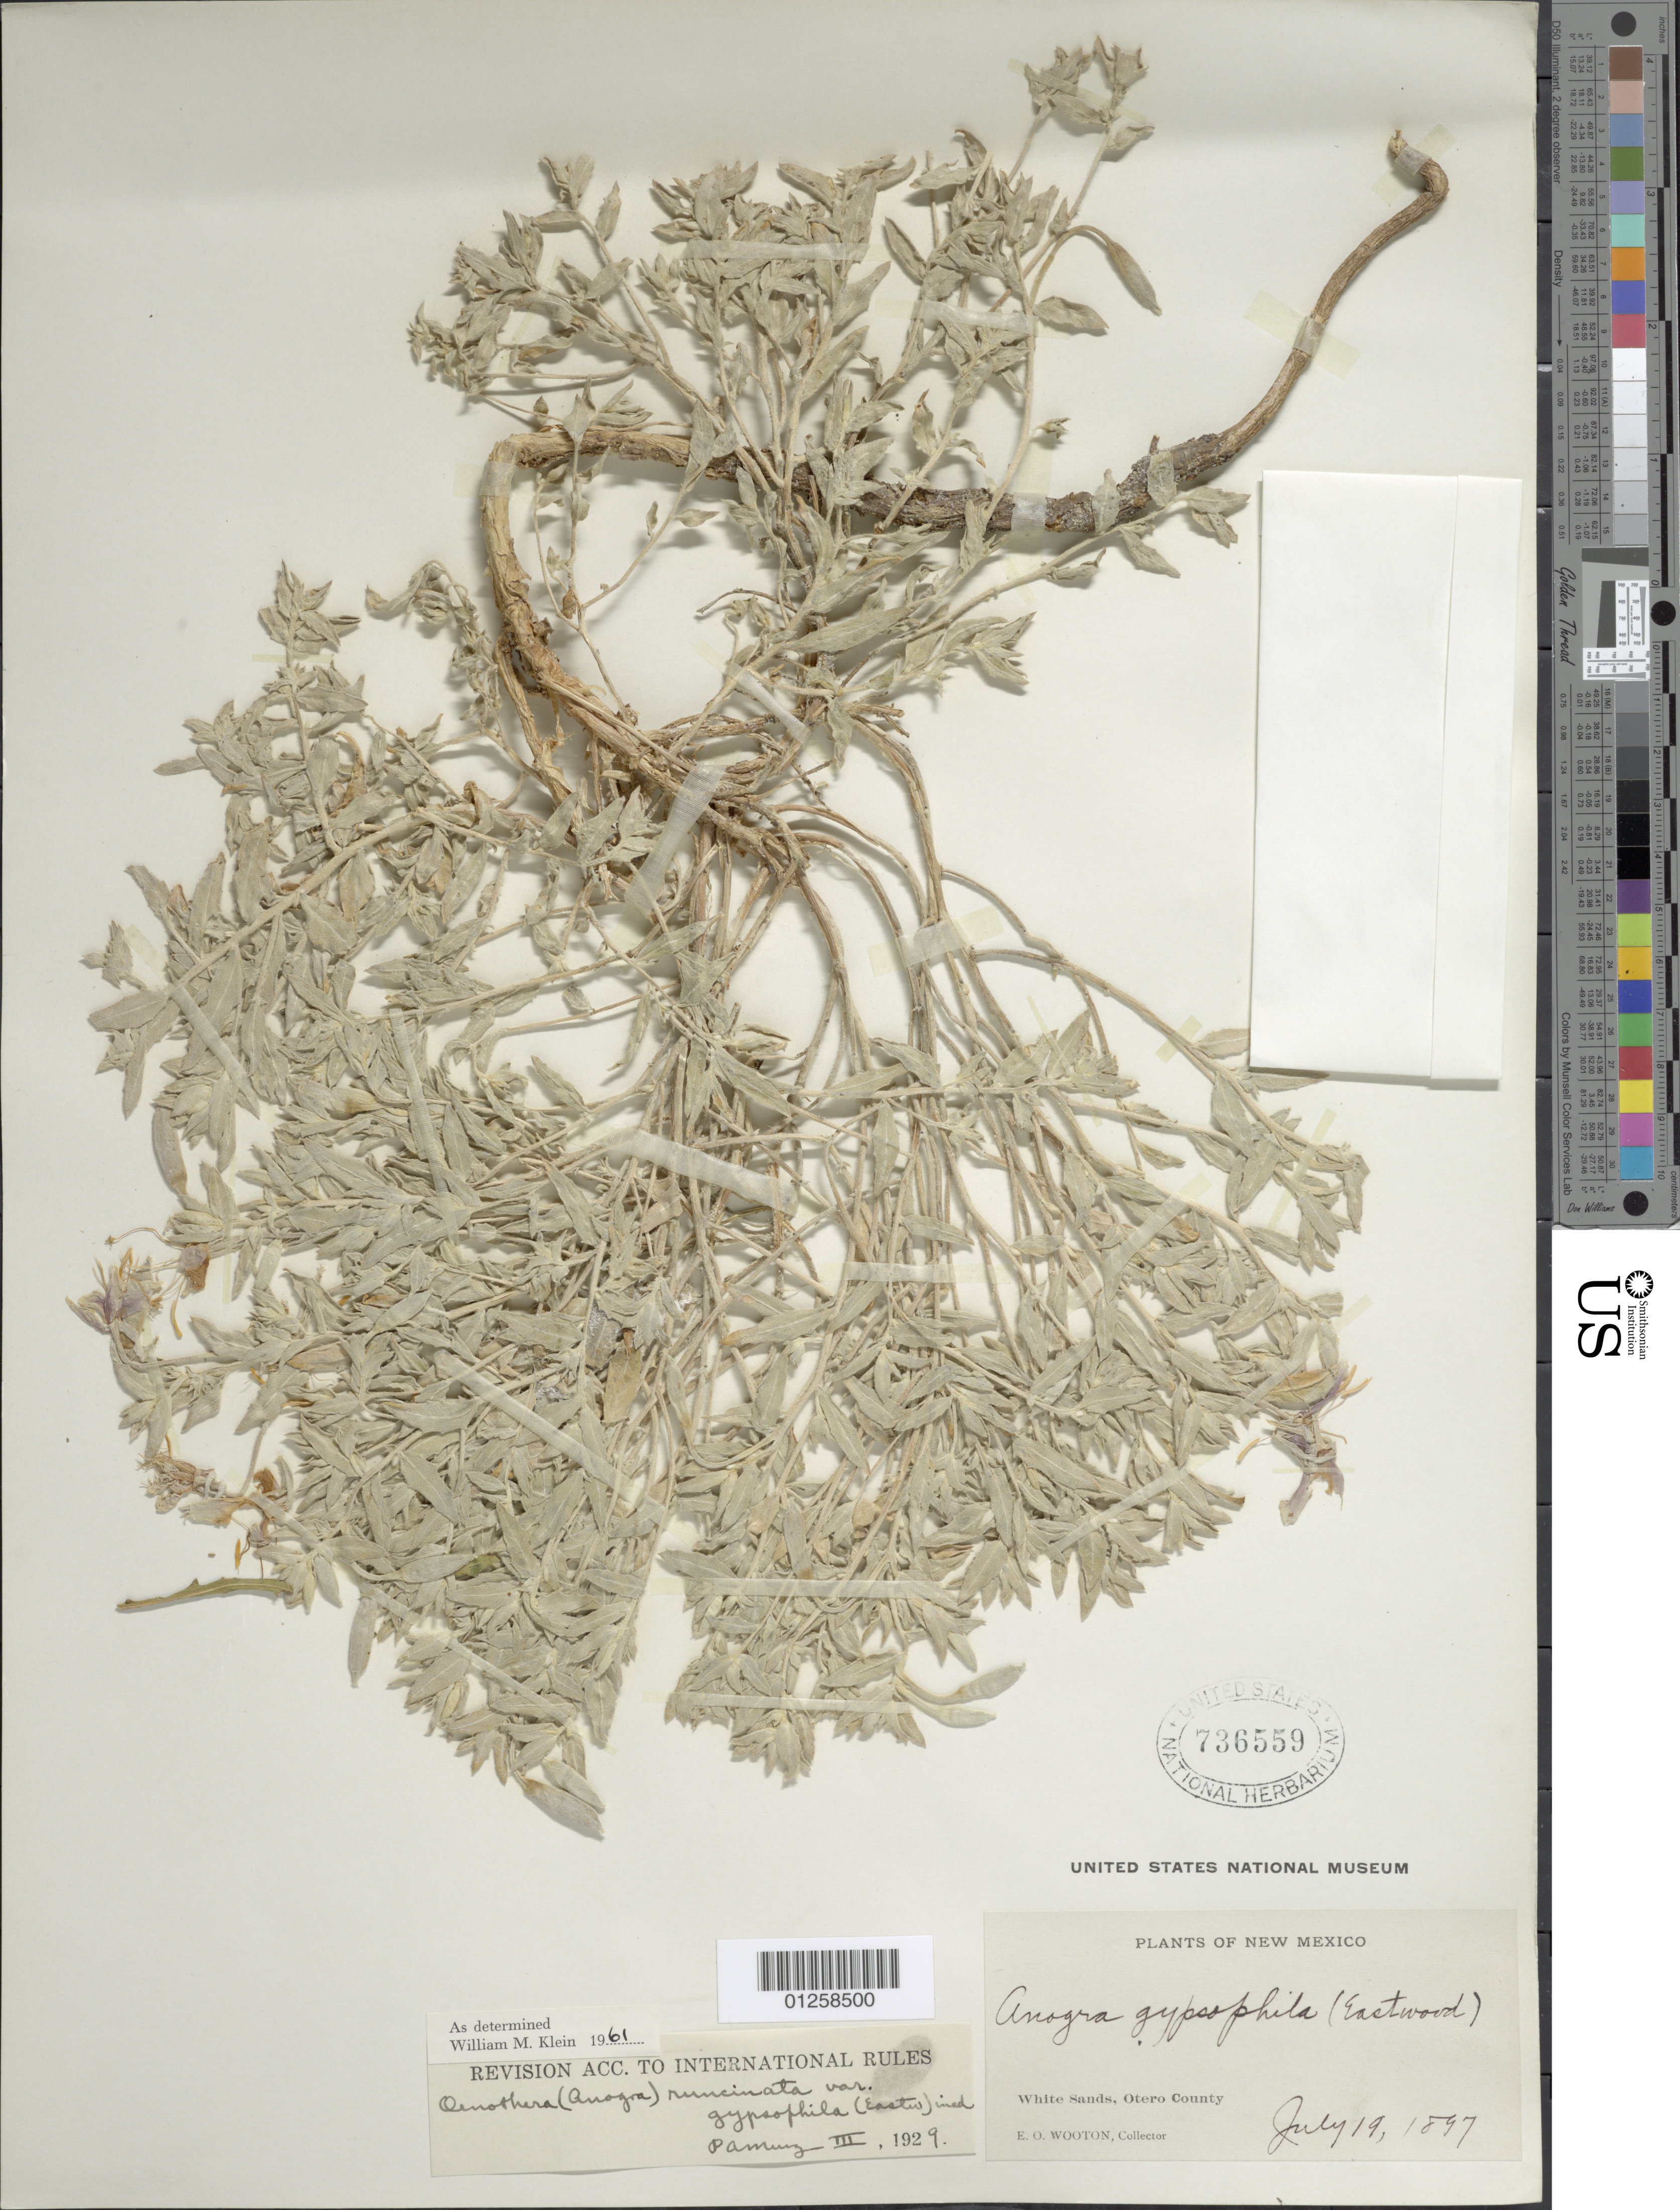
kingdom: Plantae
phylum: Tracheophyta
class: Magnoliopsida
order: Myrtales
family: Onagraceae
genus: Oenothera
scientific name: Oenothera pallida subsp. runcinata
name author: (Engelm.) Munz & W.M. Klein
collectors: E. O. Wooton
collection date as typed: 19 Jul 1897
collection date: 1897-07-19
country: United States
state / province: New Mexico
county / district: Otero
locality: White Sands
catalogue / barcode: US 736559